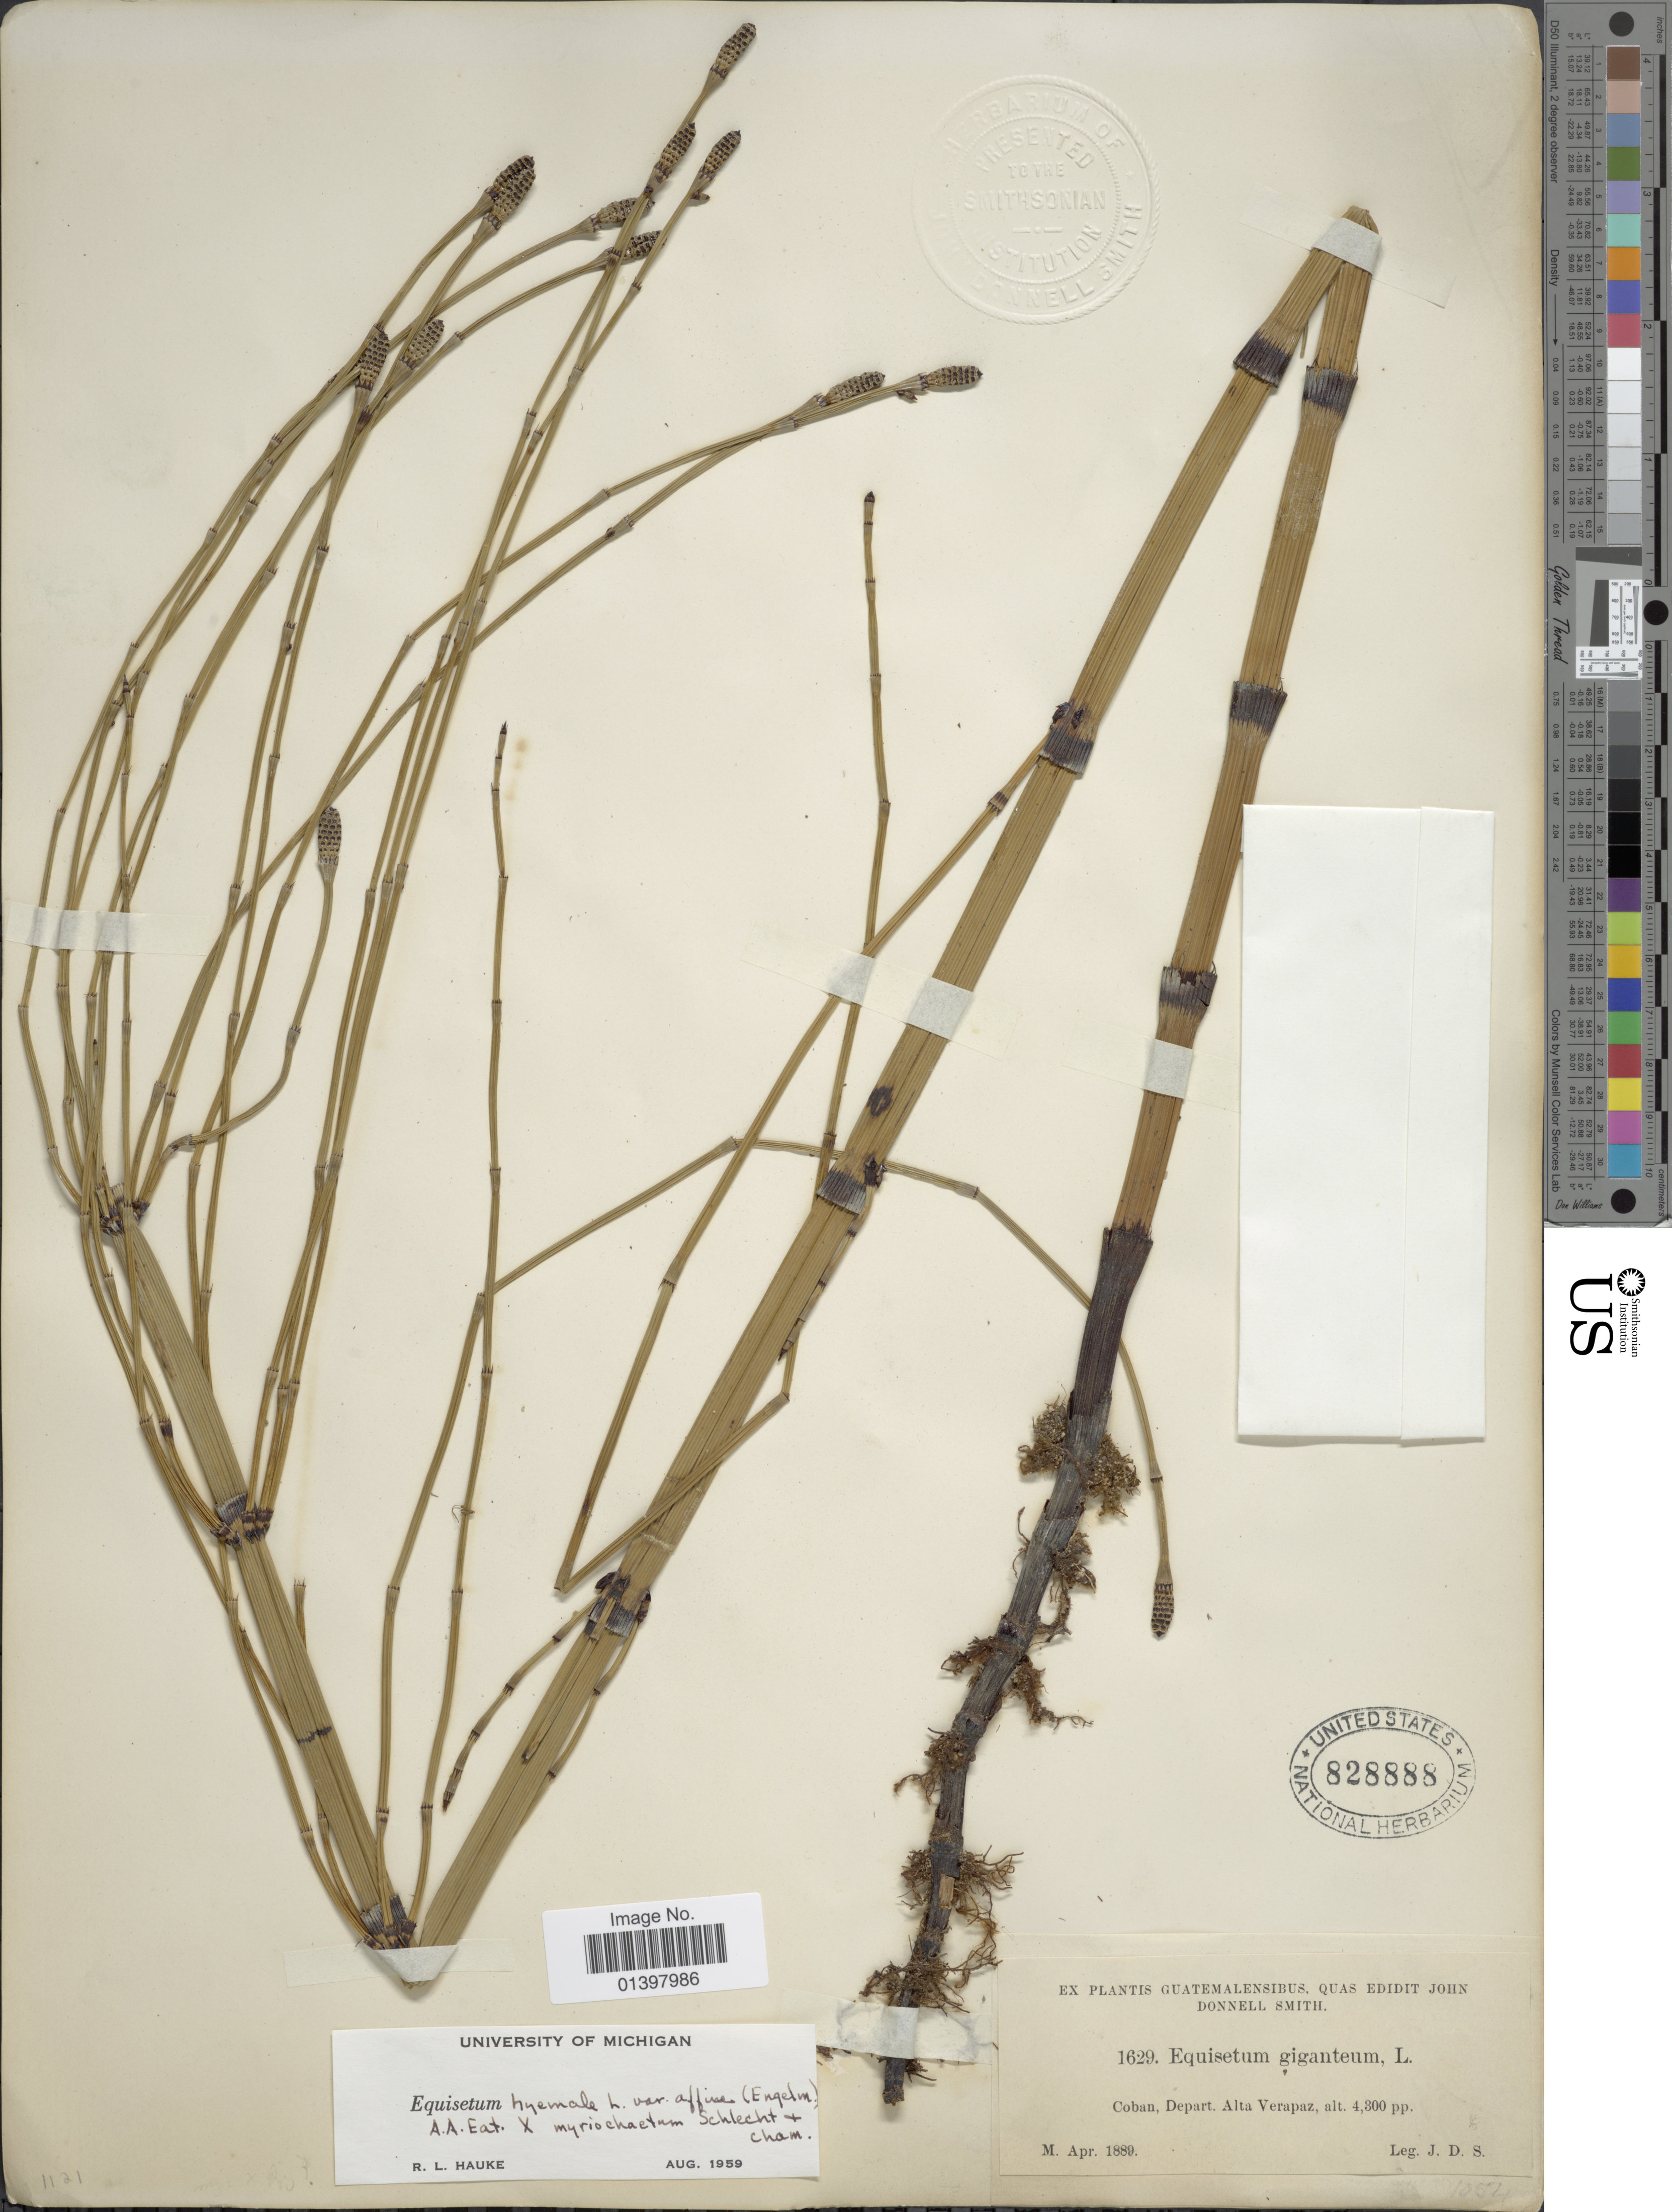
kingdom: Plantae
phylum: Tracheophyta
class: Polypodiopsida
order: Equisetales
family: Equisetaceae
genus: Equisetum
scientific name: Equisetum hyemale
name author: L.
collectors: J. Donnell Smith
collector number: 1629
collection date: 1889-04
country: Guatemala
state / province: Alta Verapaz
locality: Coban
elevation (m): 1311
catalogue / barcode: US 828888